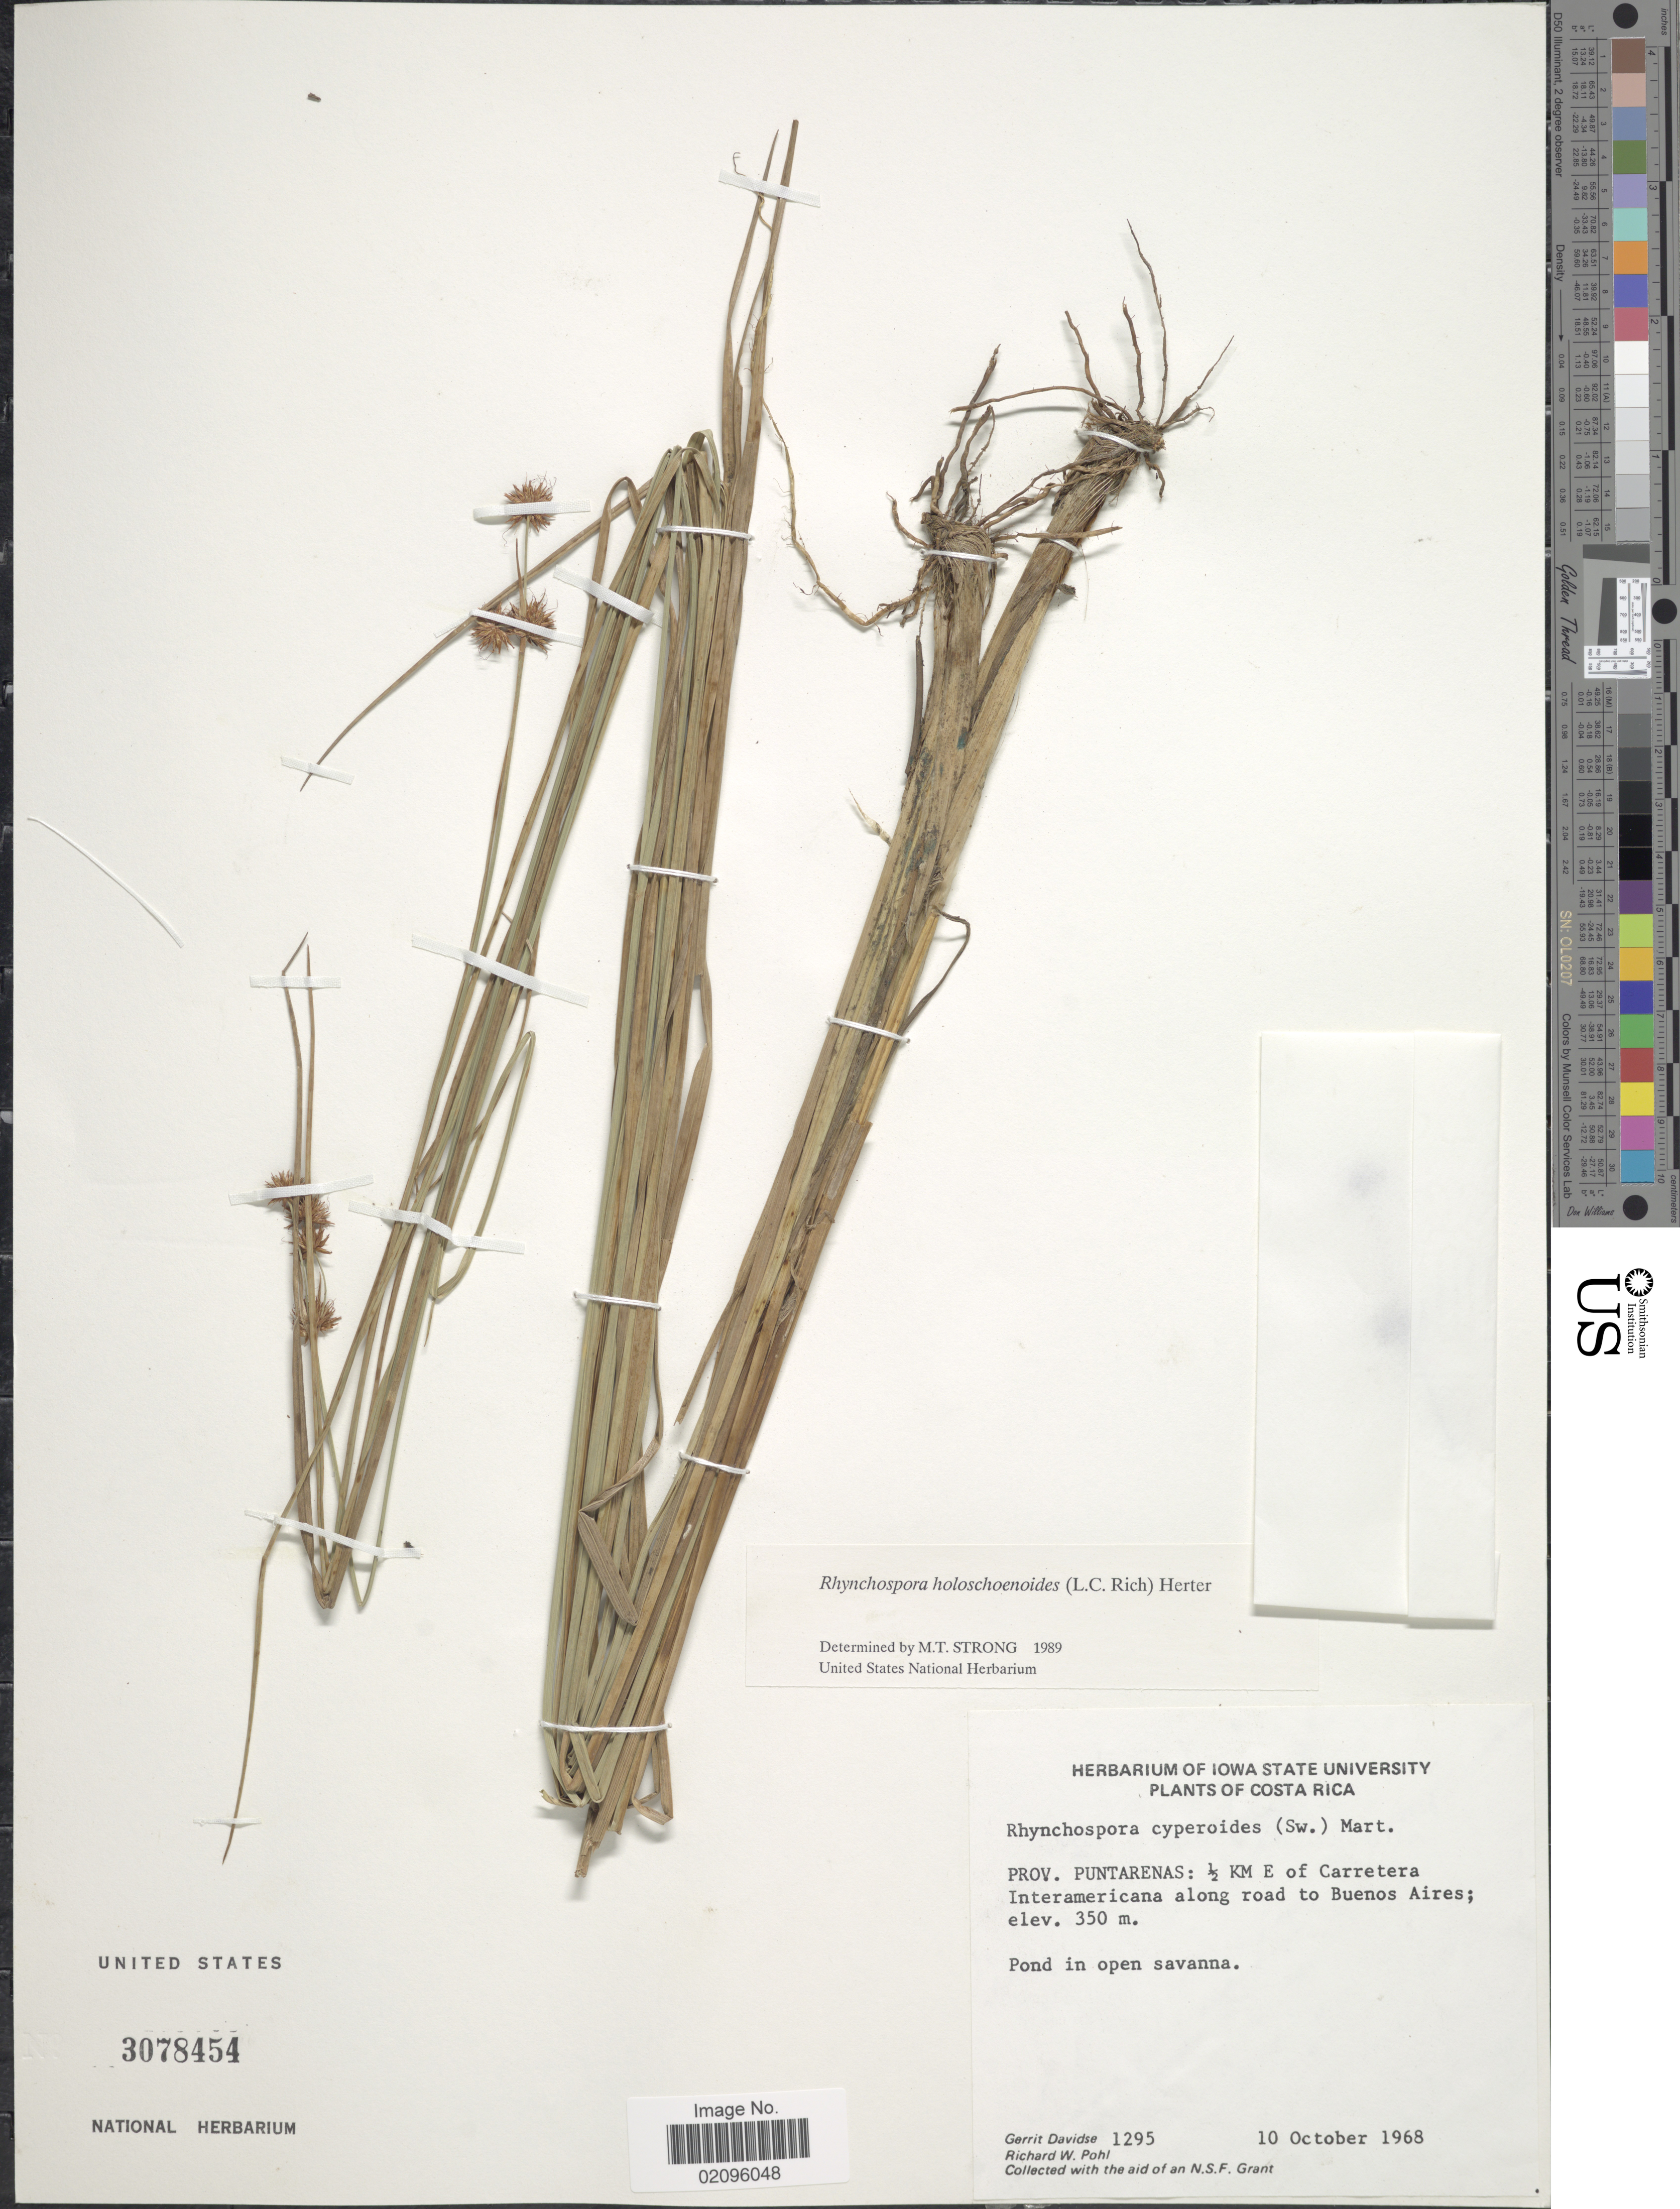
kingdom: Plantae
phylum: Tracheophyta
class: Liliopsida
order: Poales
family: Cyperaceae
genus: Rhynchospora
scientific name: Rhynchospora holoschoenoides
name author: (Rich.) Herter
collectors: G. Davidse & R. W. Pohl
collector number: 1295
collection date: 1968-10-10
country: Costa Rica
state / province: Puntarenas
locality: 1/2 KM E of Carretera Interamericana along road to Buenos Aires.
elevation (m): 350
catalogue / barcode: US 3078454